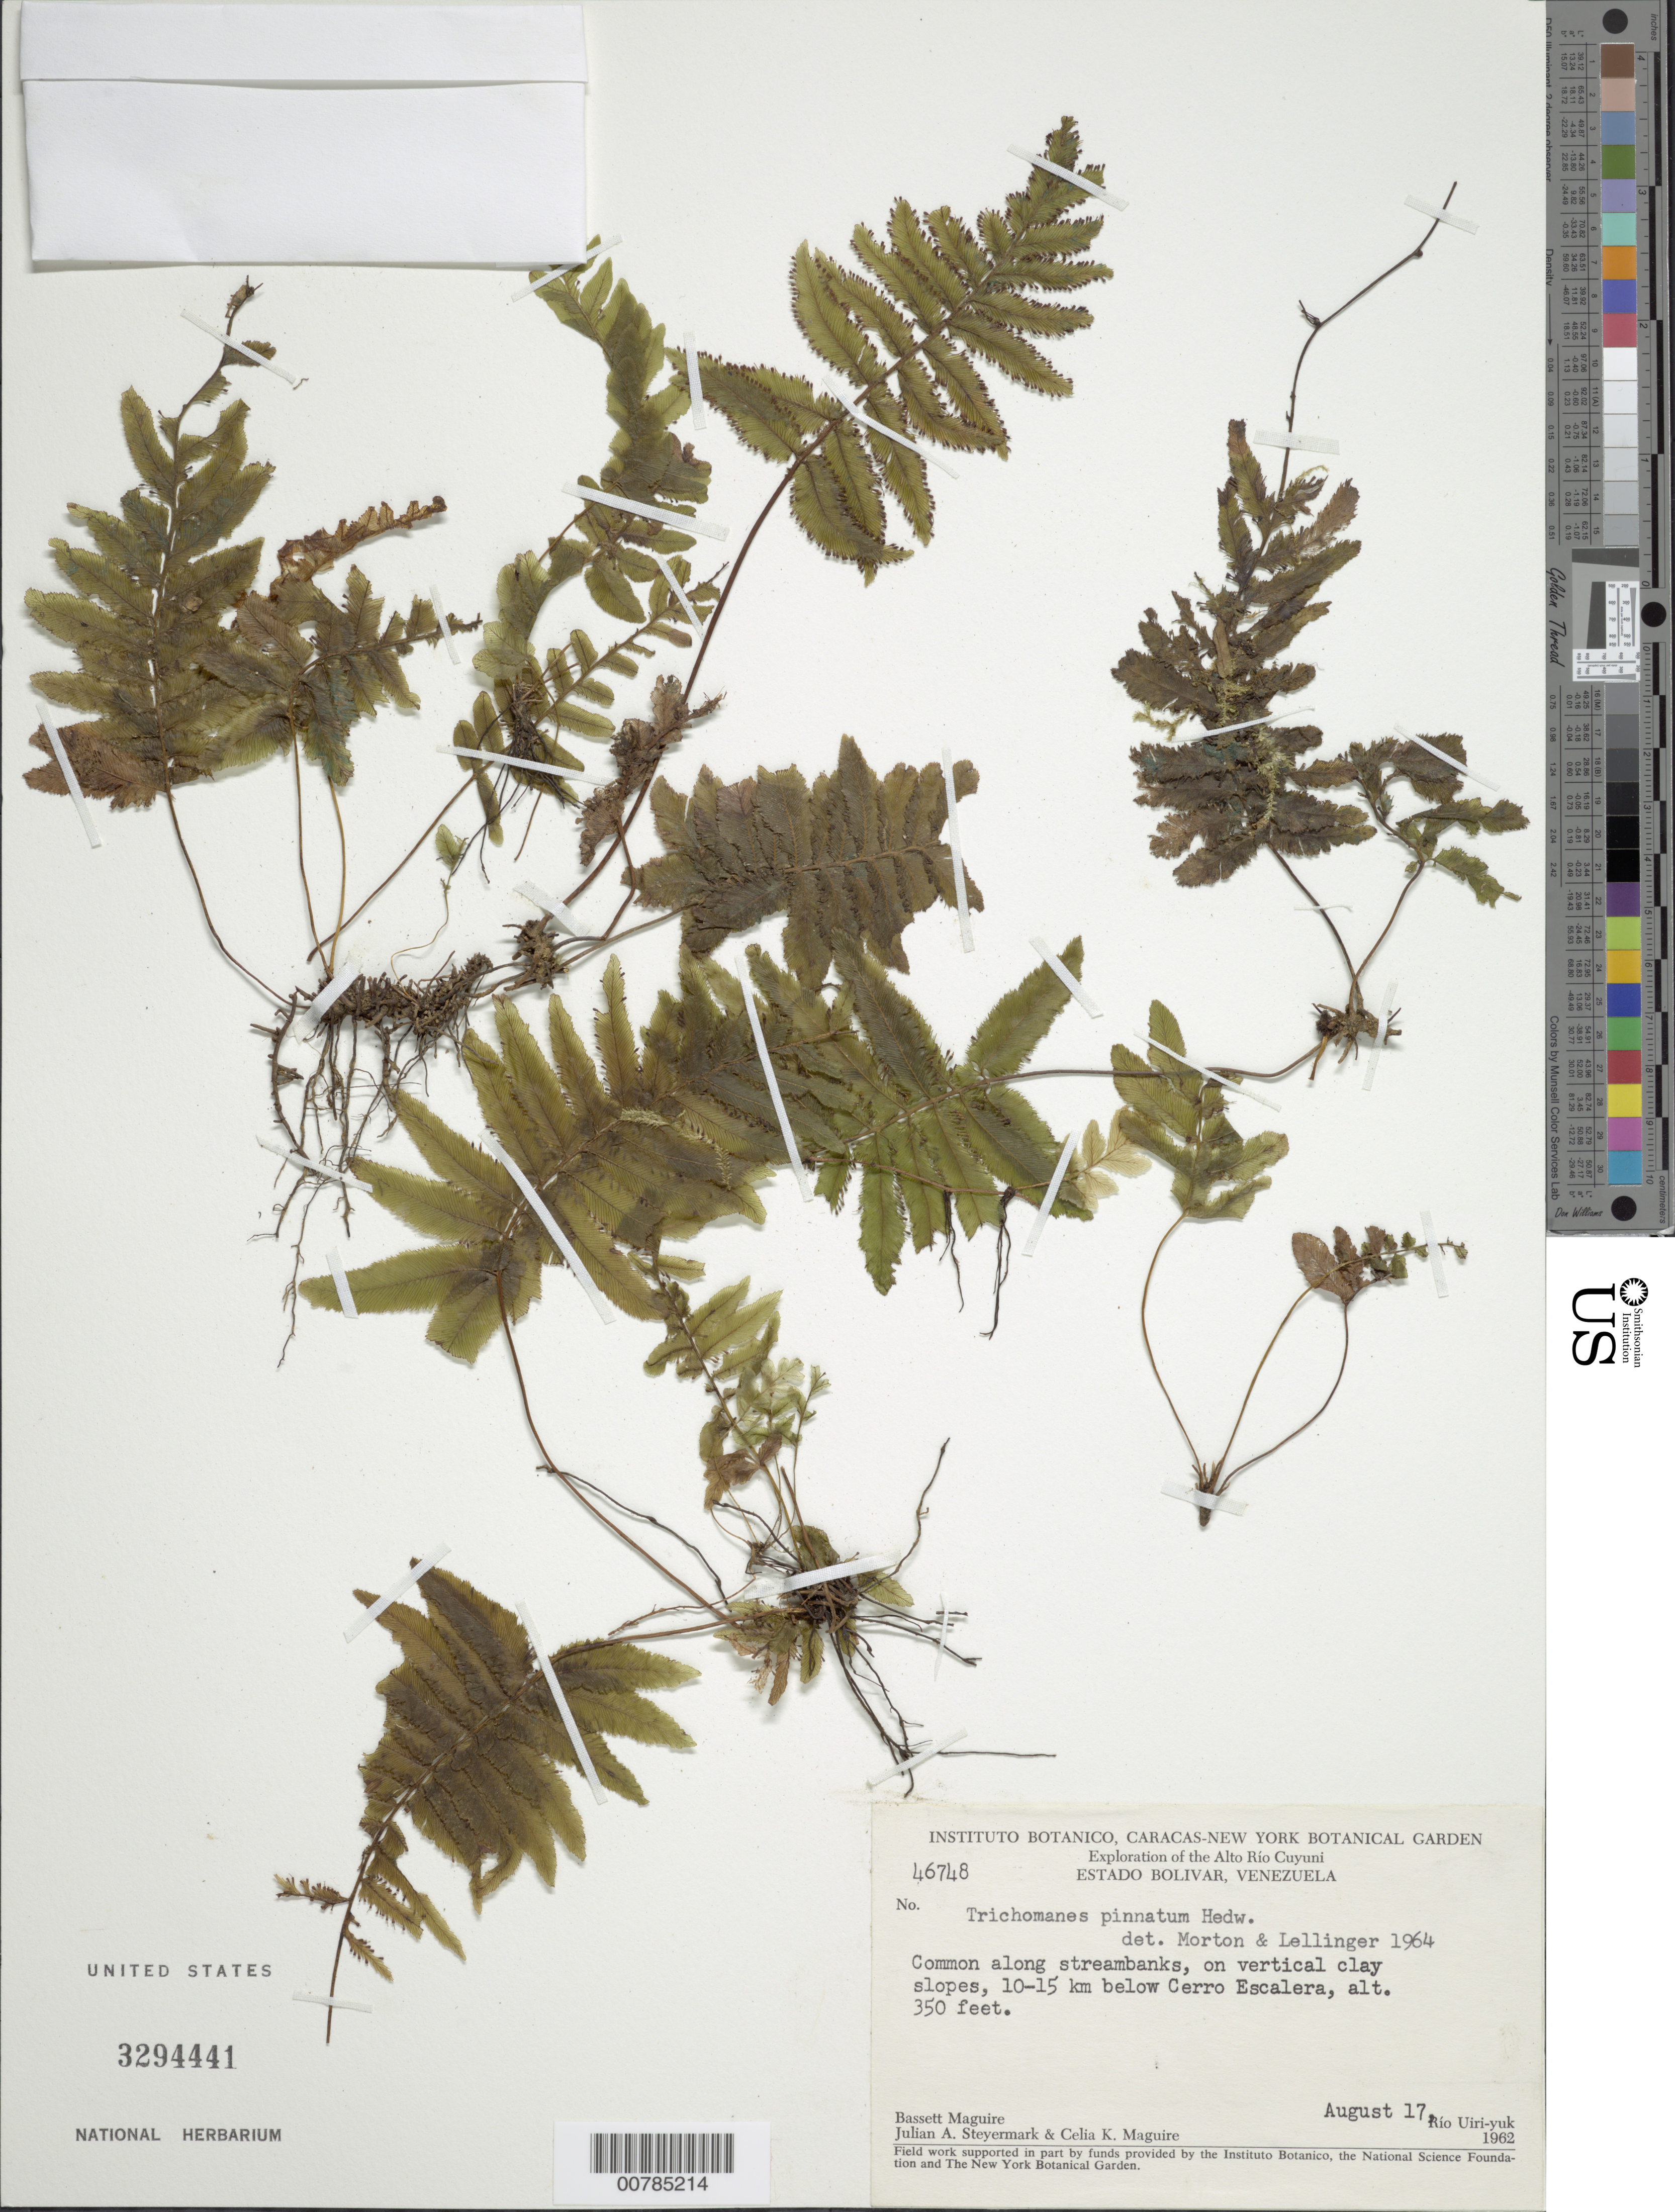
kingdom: Plantae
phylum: Tracheophyta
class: Polypodiopsida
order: Hymenophyllales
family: Hymenophyllaceae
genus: Trichomanes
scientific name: Trichomanes pinnatum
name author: Hedw.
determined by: Morton, C. V.; Lellinger, D. B.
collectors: B. Maguire, C. K. Maguire & G. Wilson-Browne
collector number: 46748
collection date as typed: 17-Aug-62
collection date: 1962-08-17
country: Venezuela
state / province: Bolívar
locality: Alto Río Cuyuni, Río Uiri-yuk, 10-15 km below Cerro La Escalera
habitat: Along stream banks, on vertical clay slopes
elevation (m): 107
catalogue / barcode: US 3294441